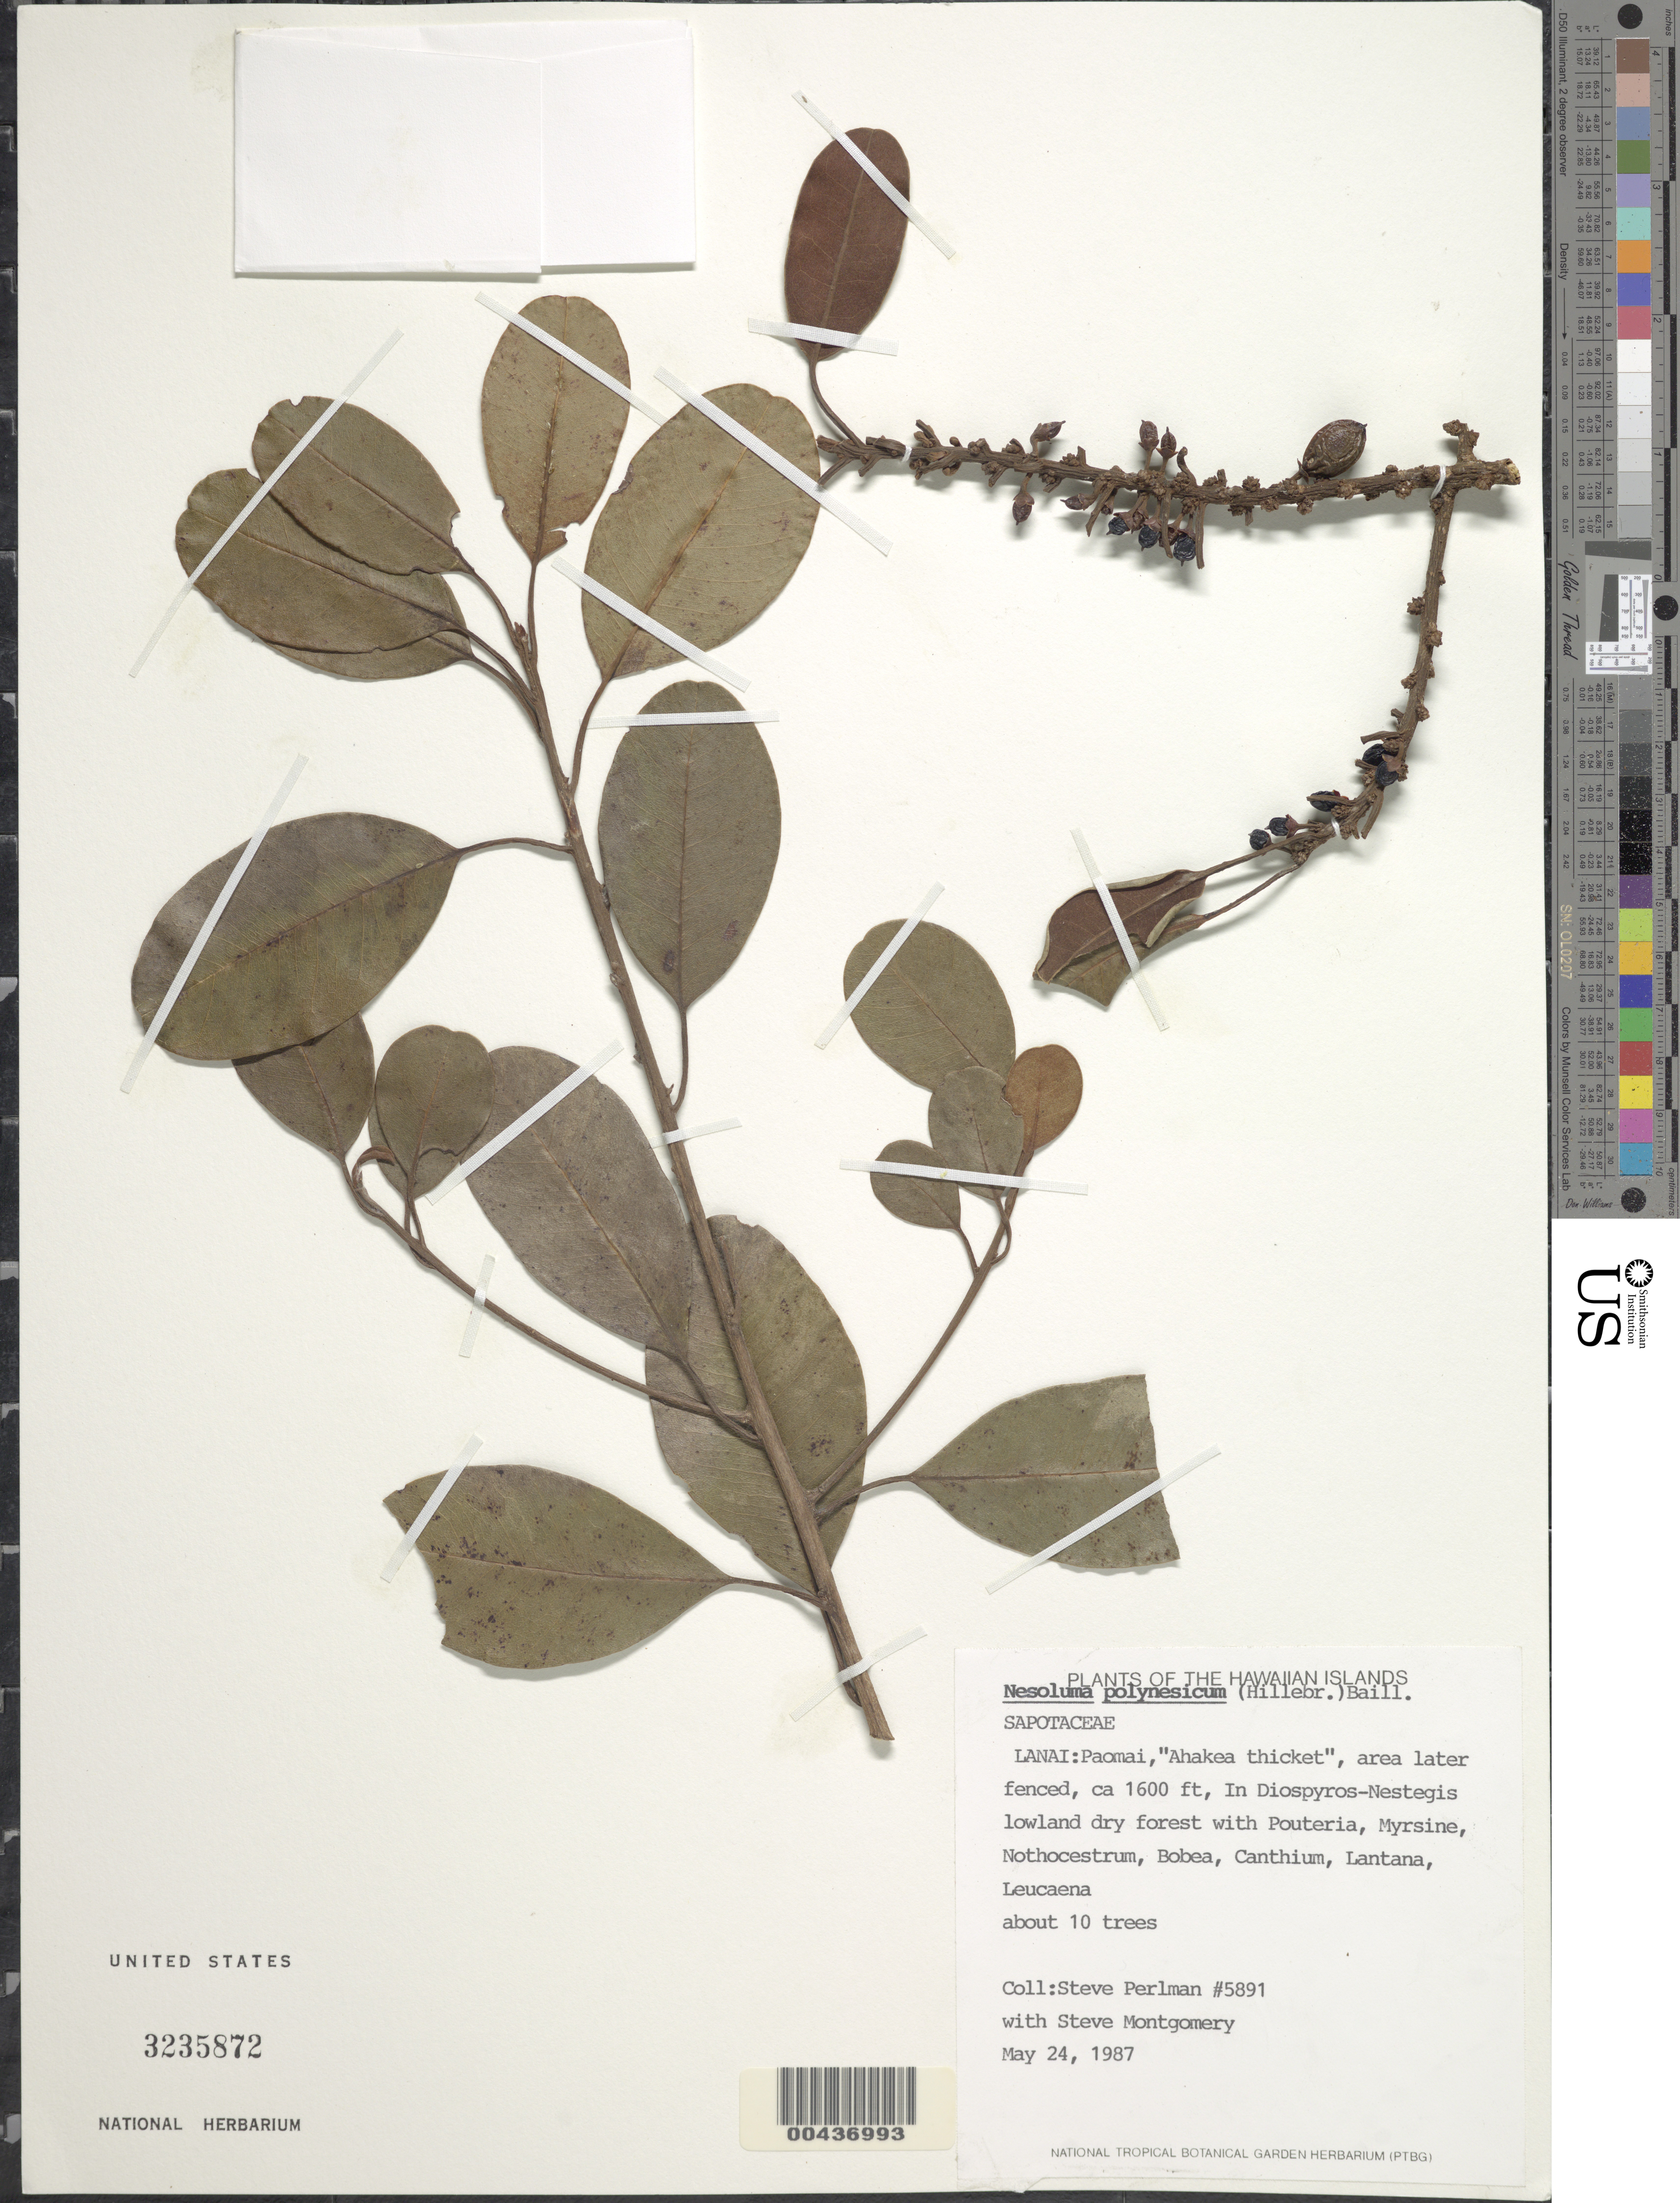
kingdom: Plantae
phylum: Tracheophyta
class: Magnoliopsida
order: Ericales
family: Sapotaceae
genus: Sideroxylon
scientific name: Sideroxylon polynesicum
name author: (Hillebr.) Smedmark & Anderb.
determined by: Wagner, W. L., (BOT), Smithsonian Institution - National Museum of Natural History (UNITED STATES)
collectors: S. P. Perlman & S. Montgomery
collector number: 5891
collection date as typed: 24 May 1987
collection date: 1987-05-24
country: United States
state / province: Hawaii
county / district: Maui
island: Lana'i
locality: Paomai, Ahakea thicket, Lanai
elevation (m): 488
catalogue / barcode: US 3235872